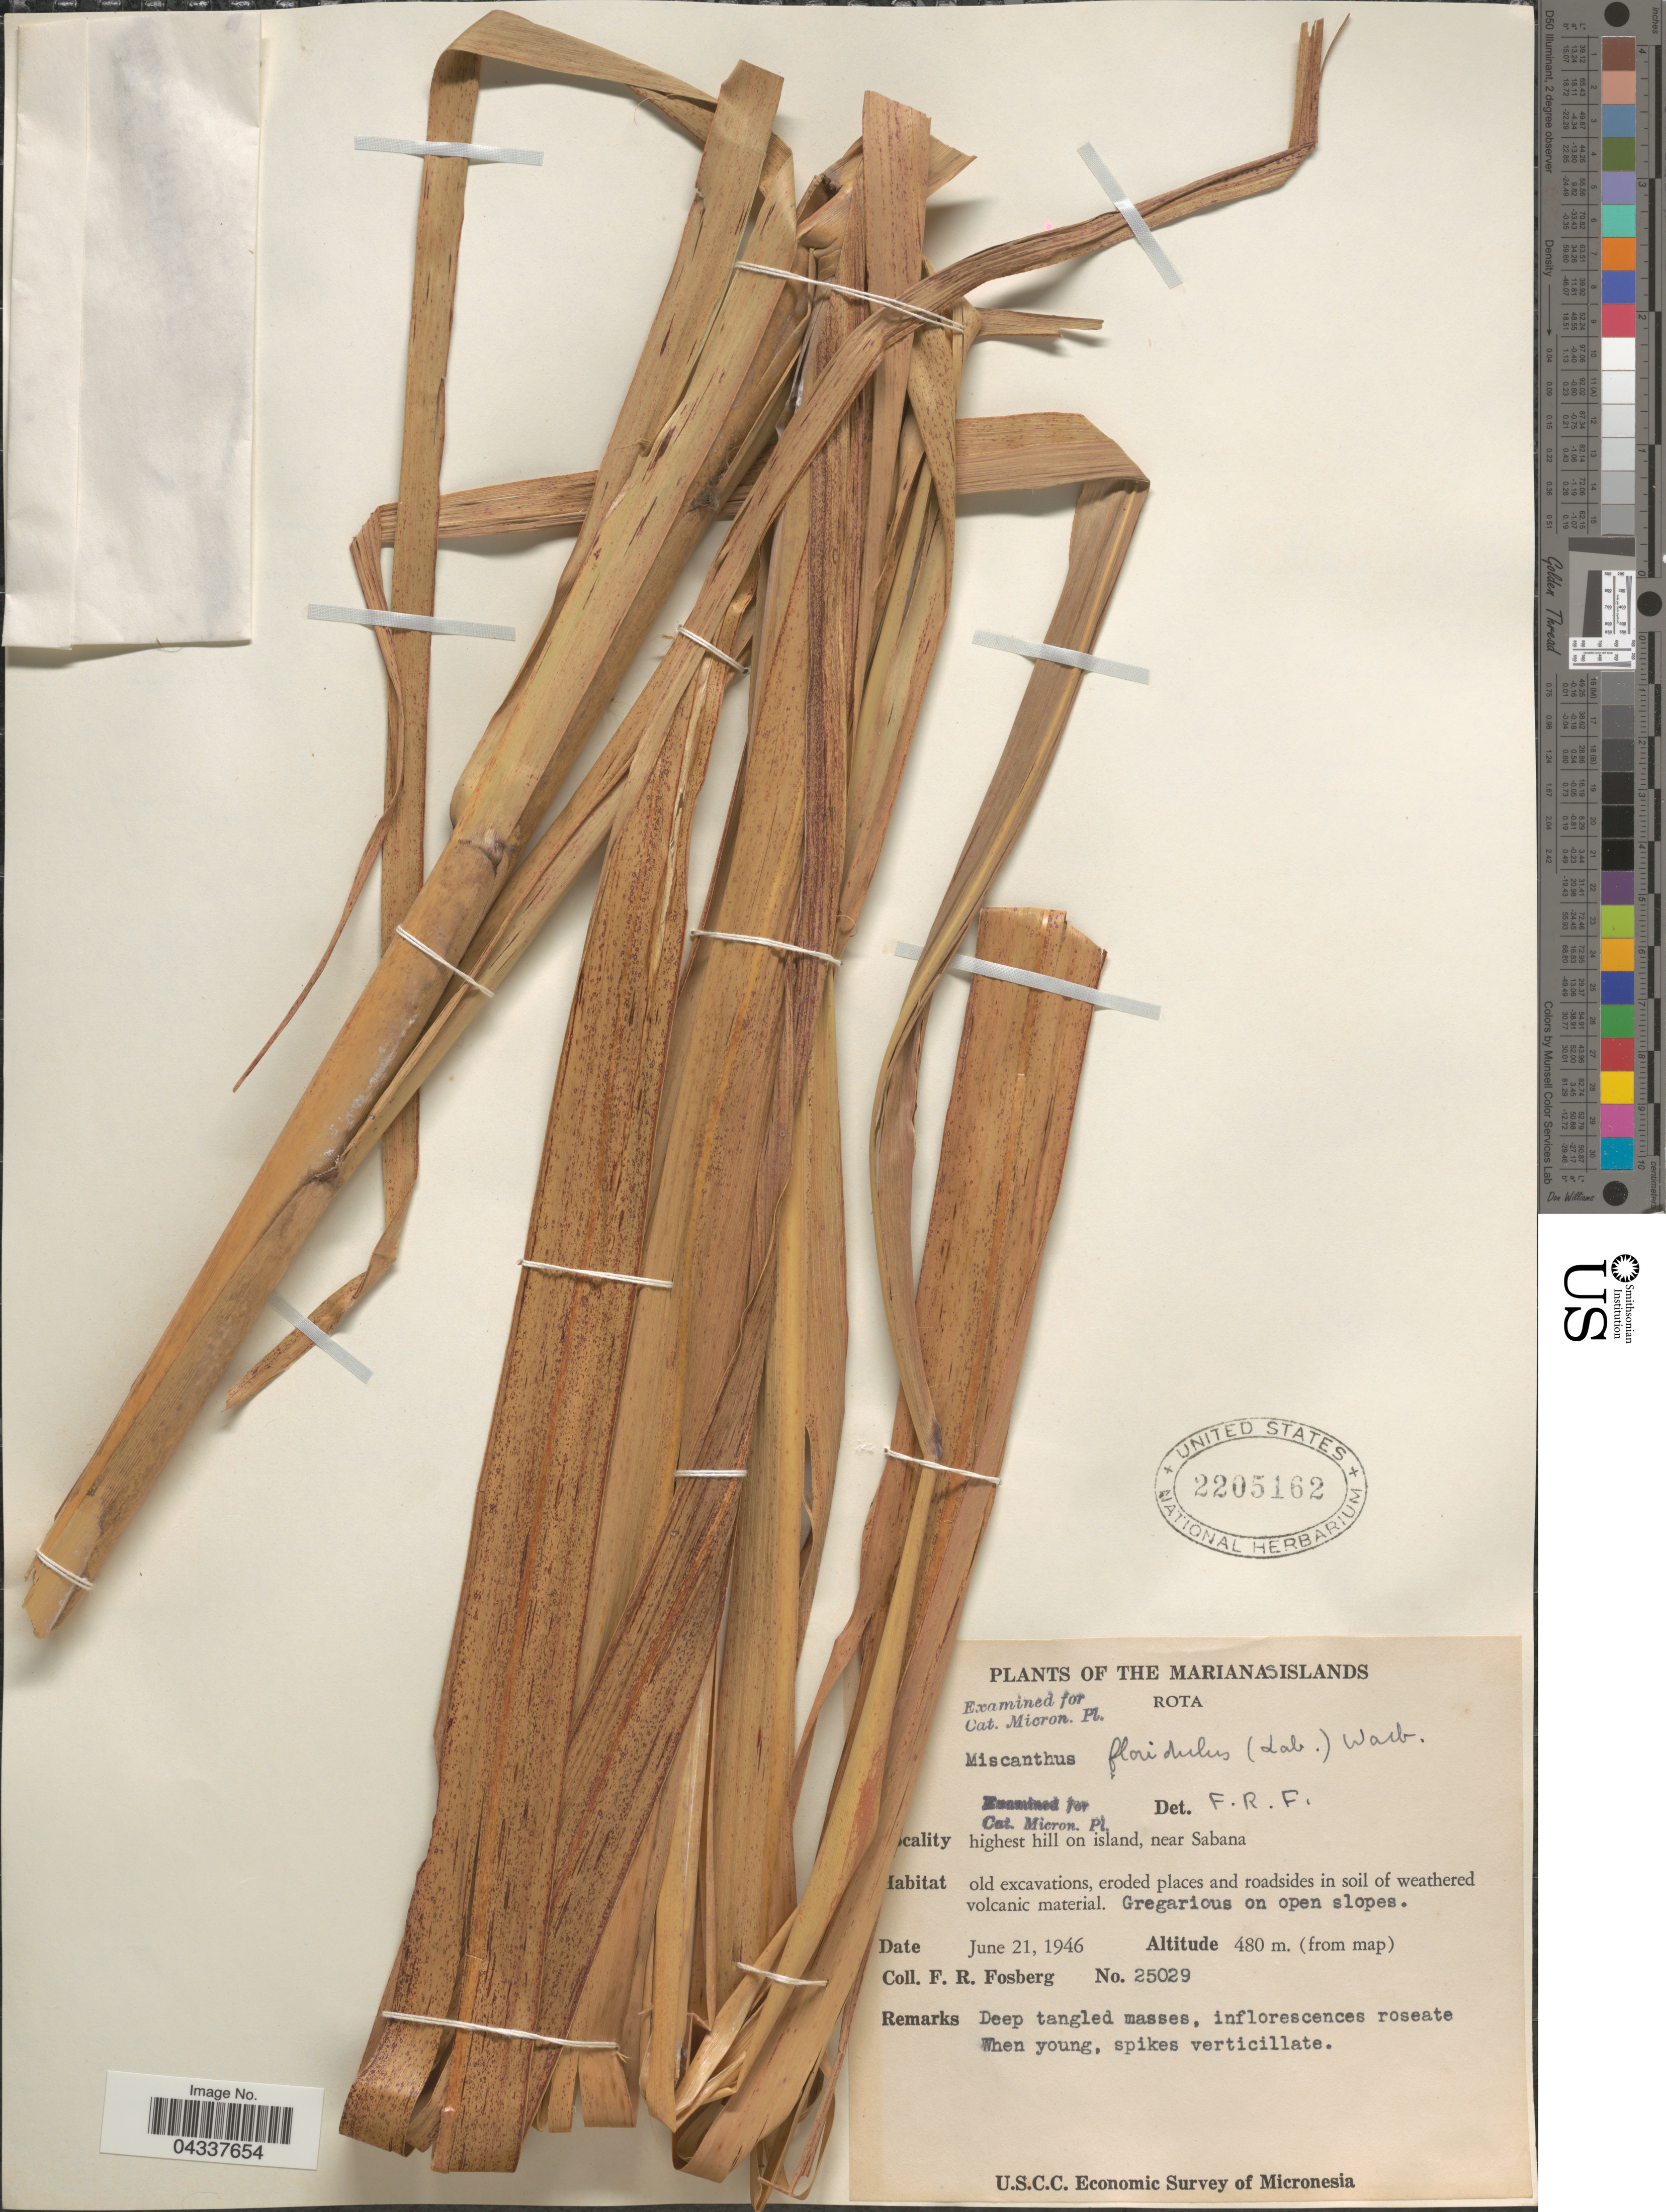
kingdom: Plantae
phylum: Tracheophyta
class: Liliopsida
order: Poales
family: Poaceae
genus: Miscanthus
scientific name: Miscanthus floridulus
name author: (Labill.) Warb.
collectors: F. R. Fosberg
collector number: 25029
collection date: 1946-06-21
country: Northern Mariana Islands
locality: Mariana Islands. Rota. Highest hill on island, near Sabana. U. S. C. C. Economic Survey of Micronesia.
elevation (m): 480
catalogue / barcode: US 2205162